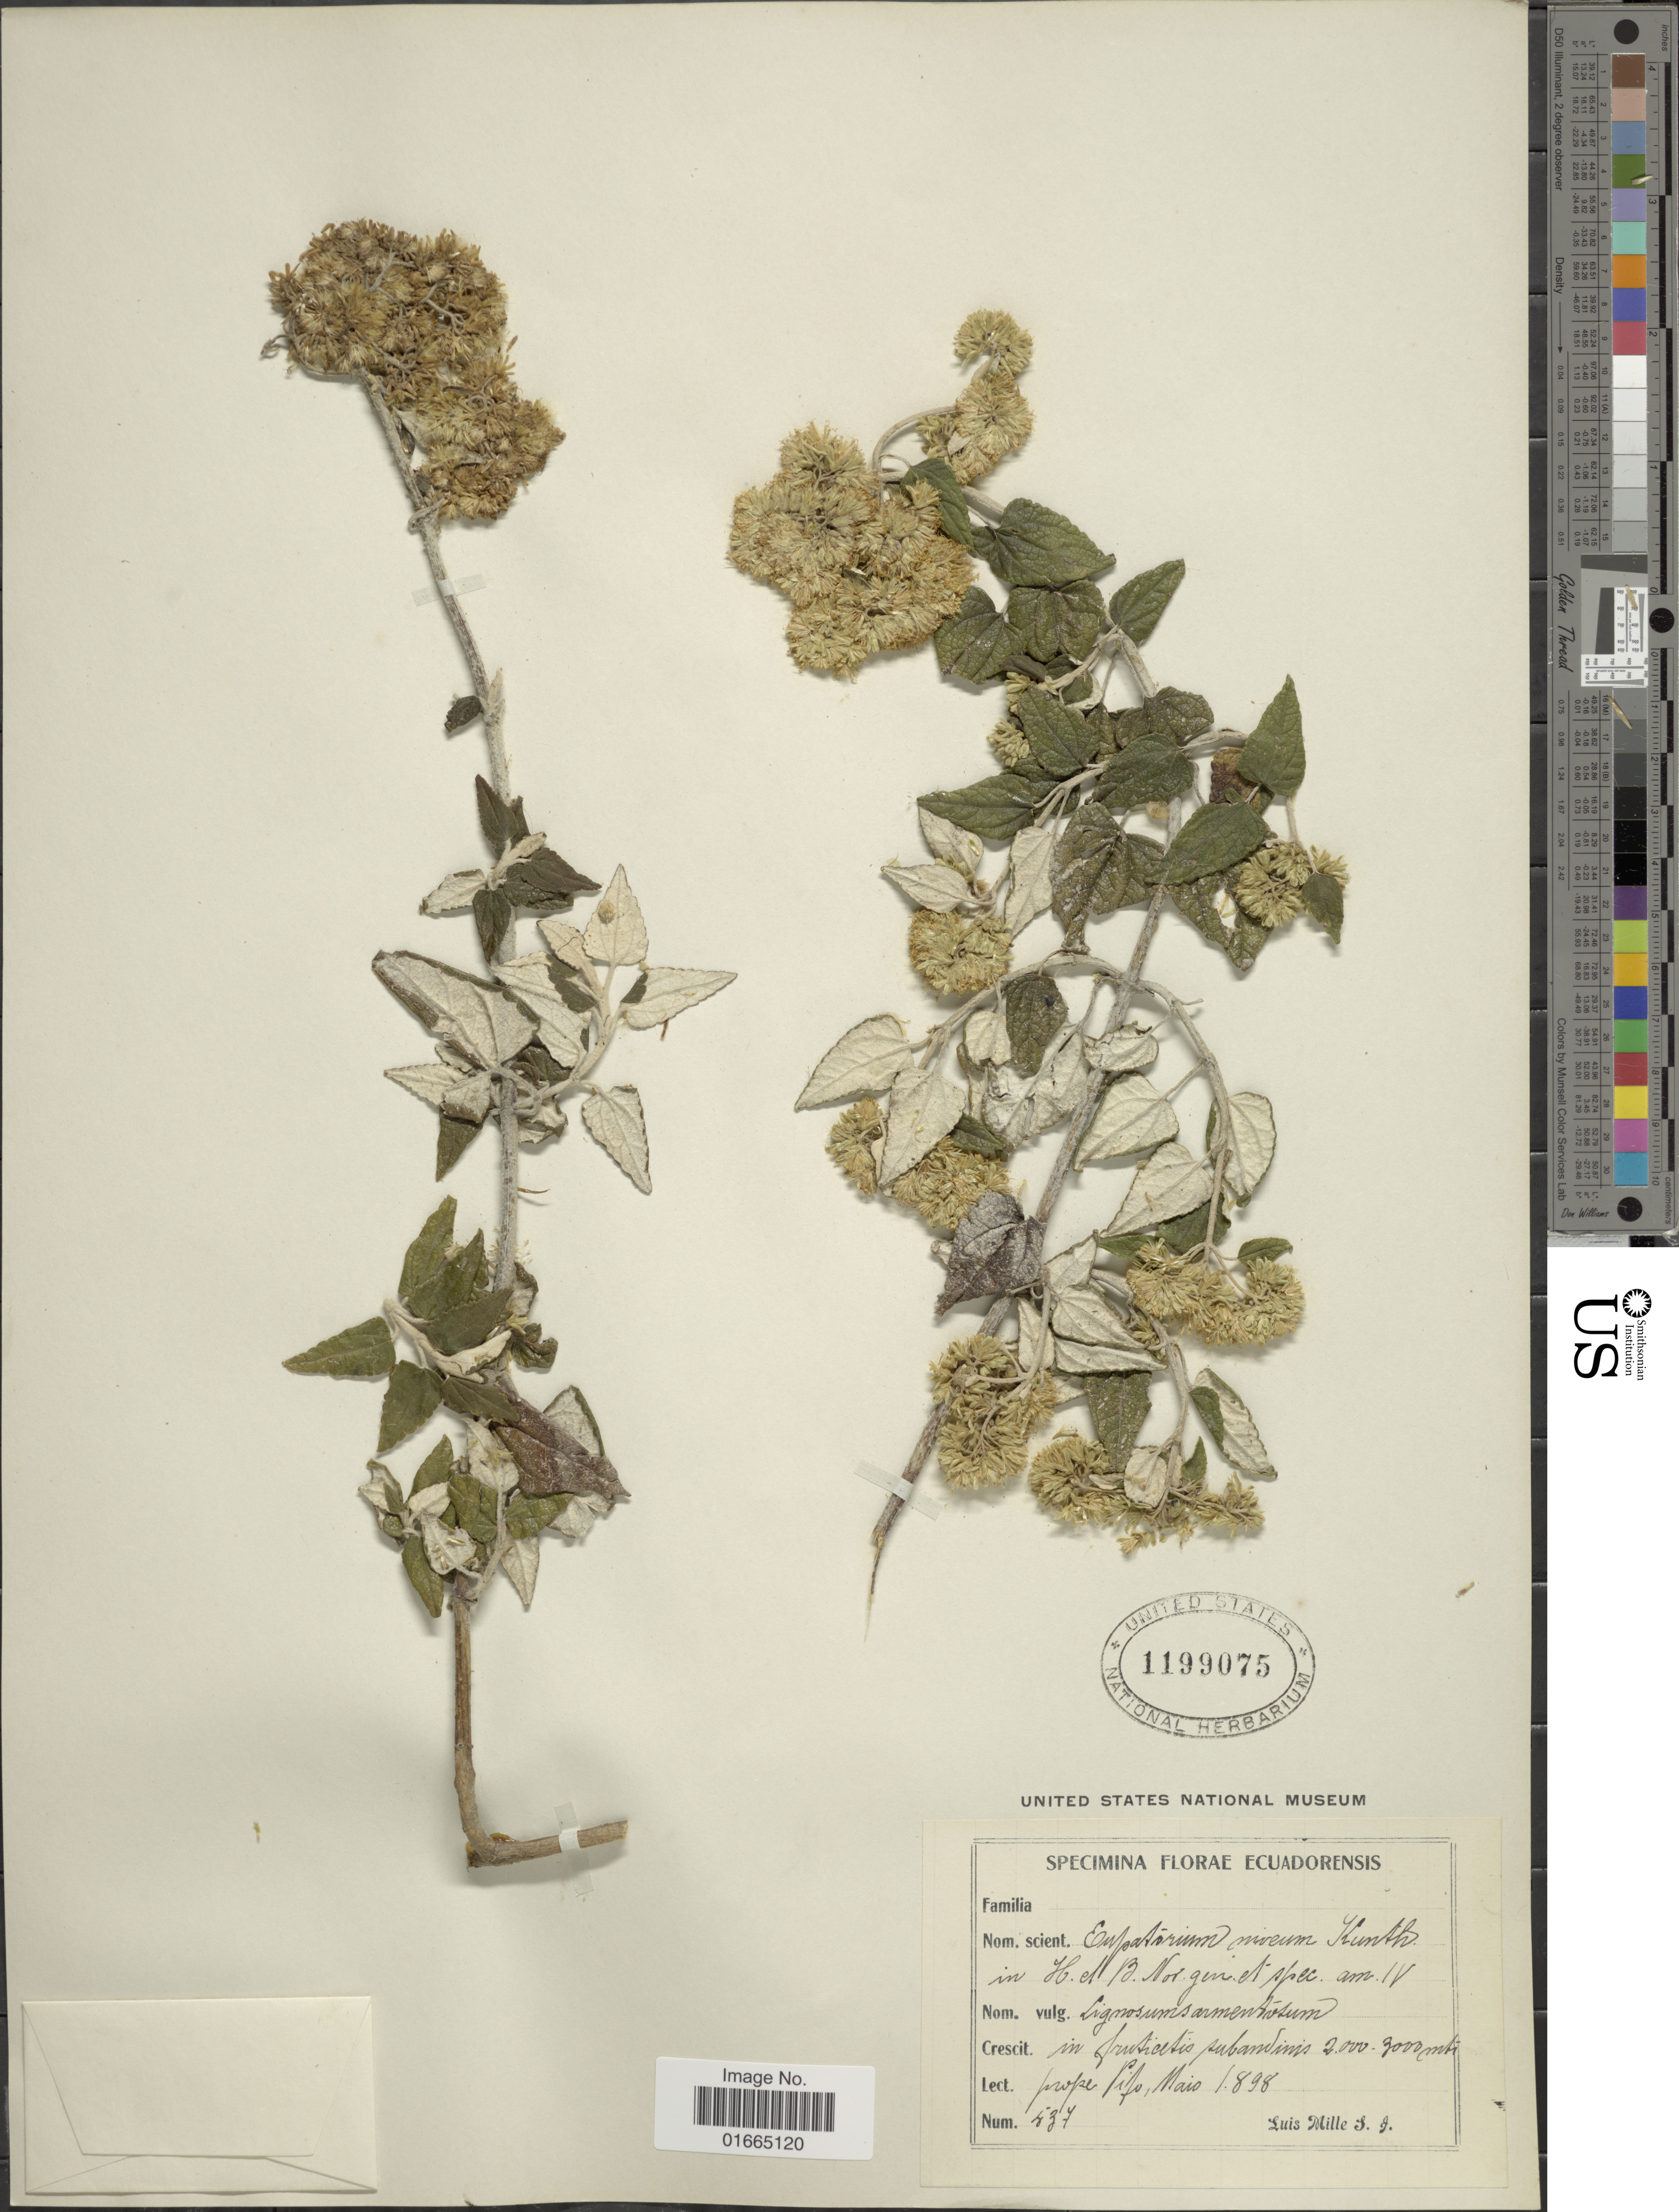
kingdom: Plantae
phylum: Tracheophyta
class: Magnoliopsida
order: Asterales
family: Asteraceae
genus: Cronquistianthus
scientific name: Cronquistianthus niveus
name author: (Kunth) R.M. King & H. Rob.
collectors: L. Mille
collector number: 537*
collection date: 1898-05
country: Ecuador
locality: Prope Pifo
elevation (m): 2000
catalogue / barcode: US 1199075